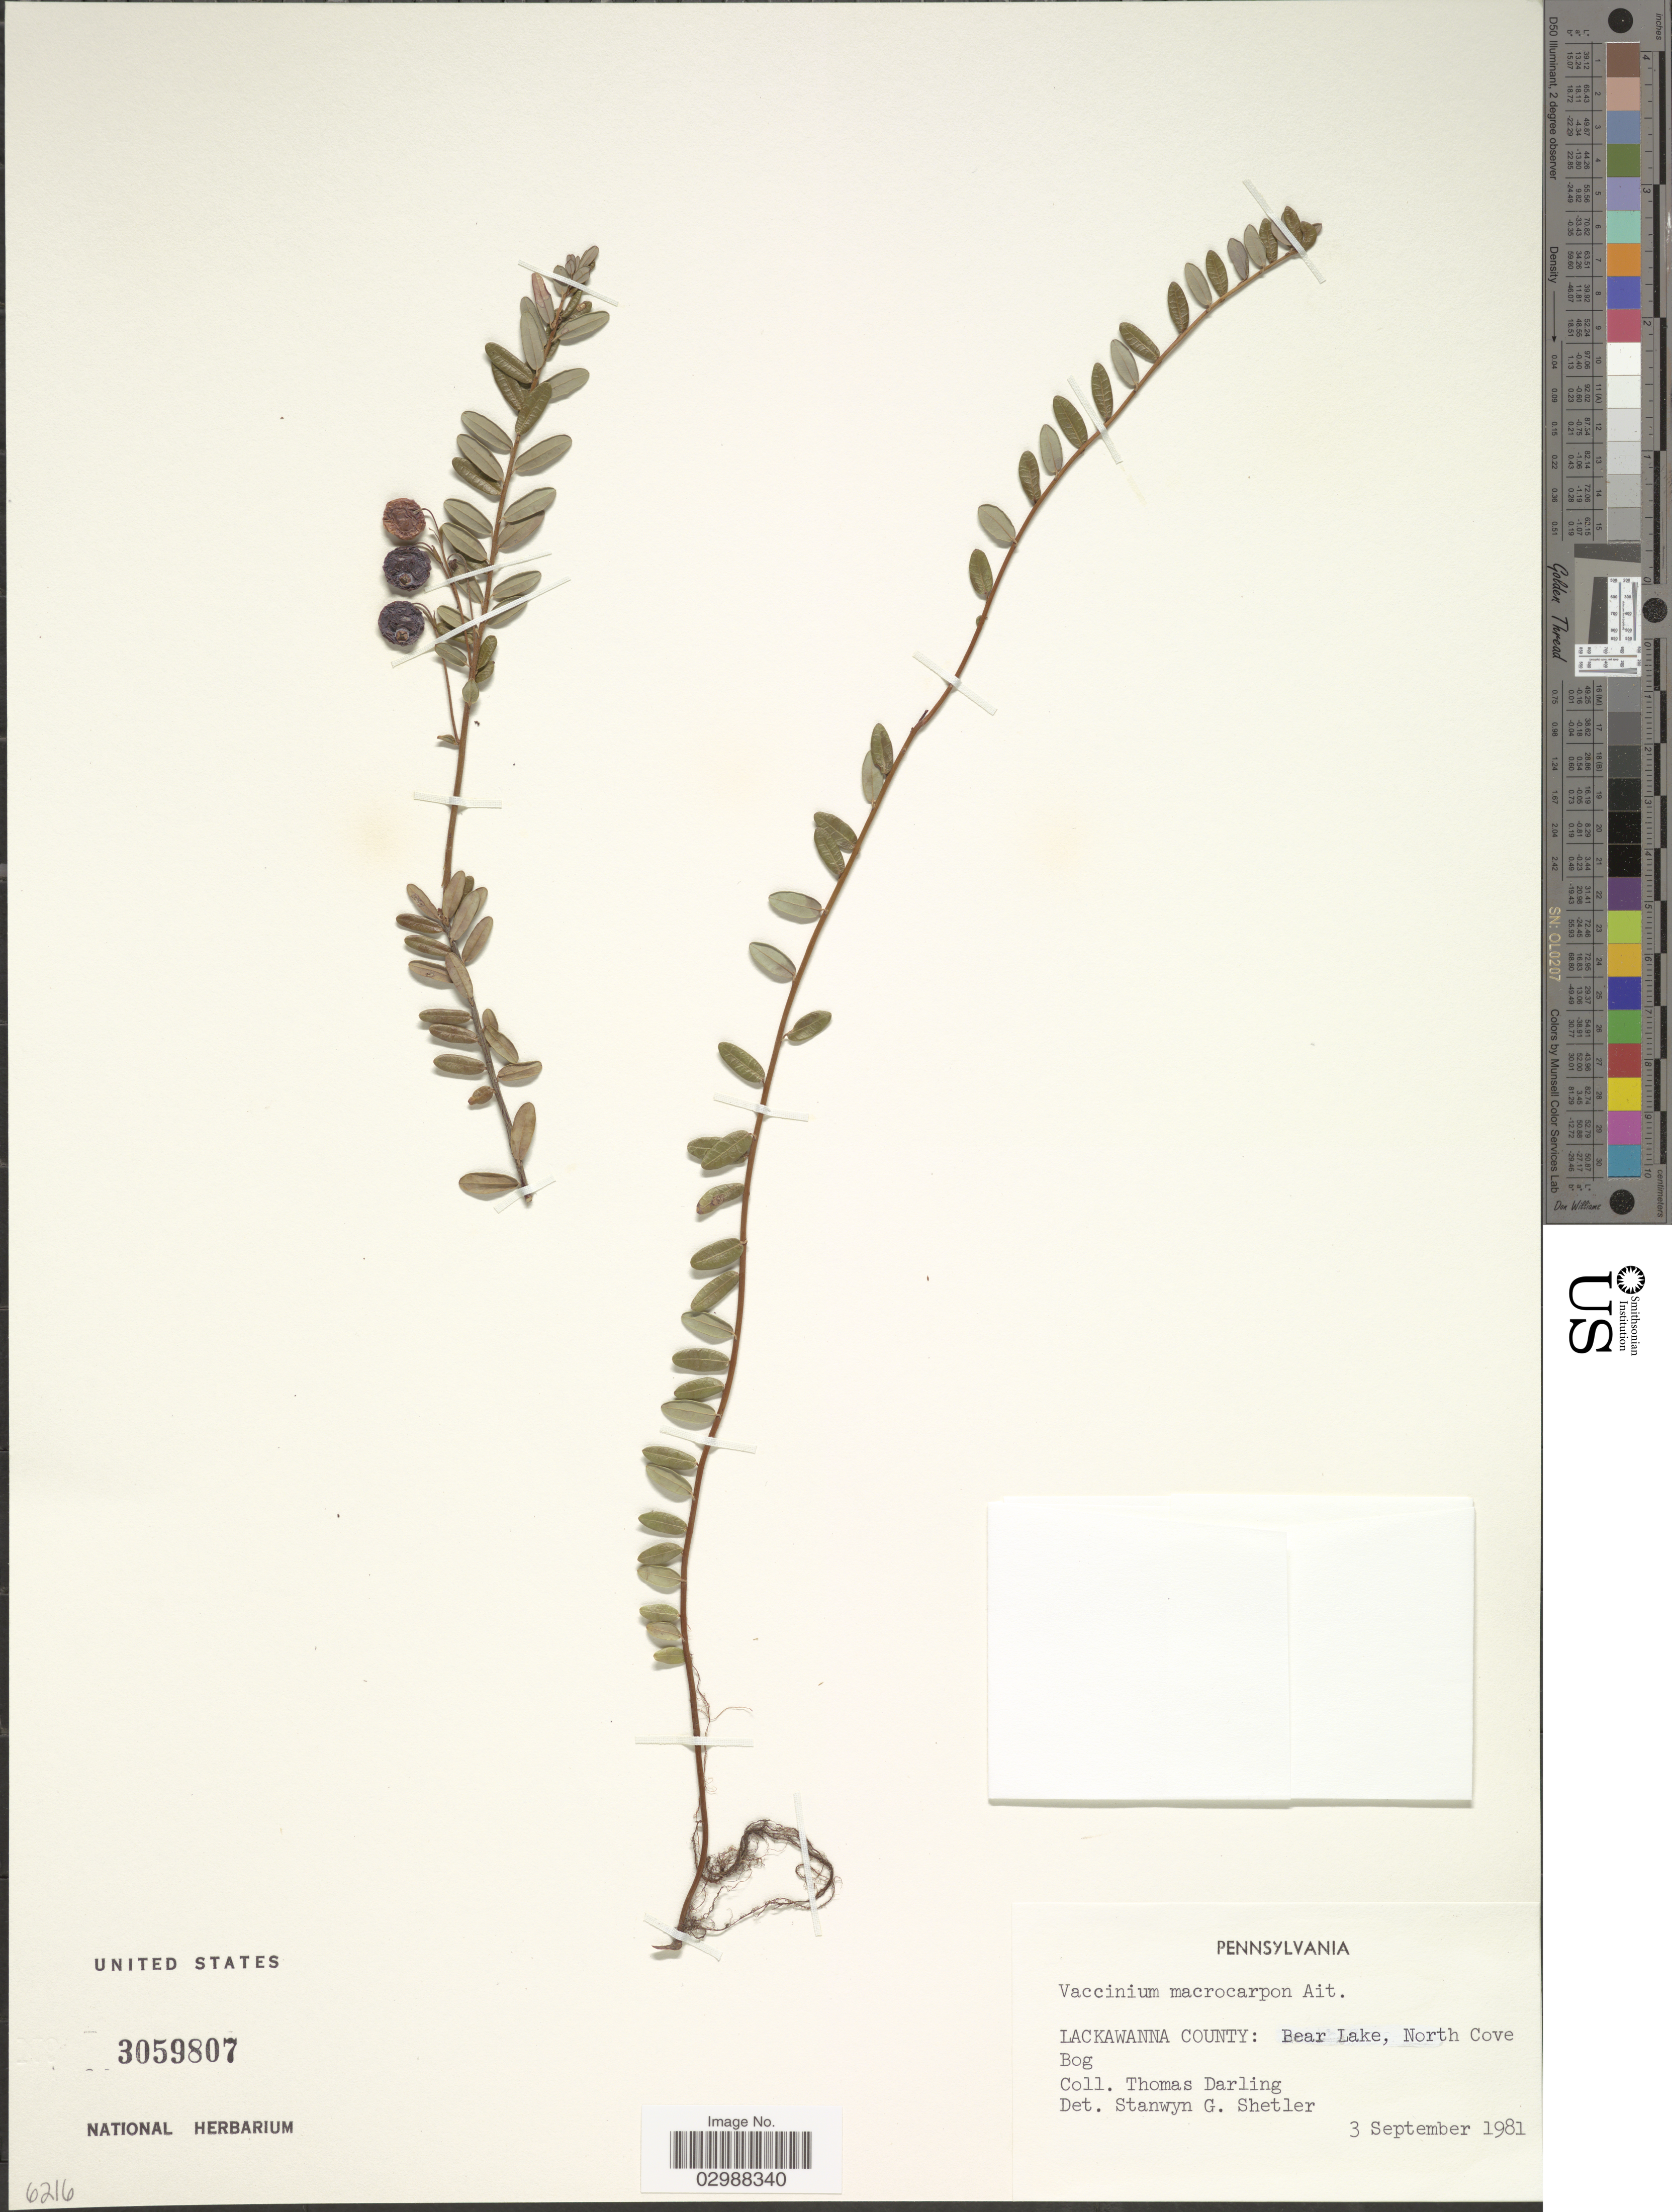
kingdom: Plantae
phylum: Tracheophyta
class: Magnoliopsida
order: Ericales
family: Ericaceae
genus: Vaccinium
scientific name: Vaccinium macrocarpon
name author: Aiton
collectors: T. Darling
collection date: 1981-09-03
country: United States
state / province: Pennsylvania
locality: Lackawanna County: Bear Lake, North Cove Bog.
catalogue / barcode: US 3059807